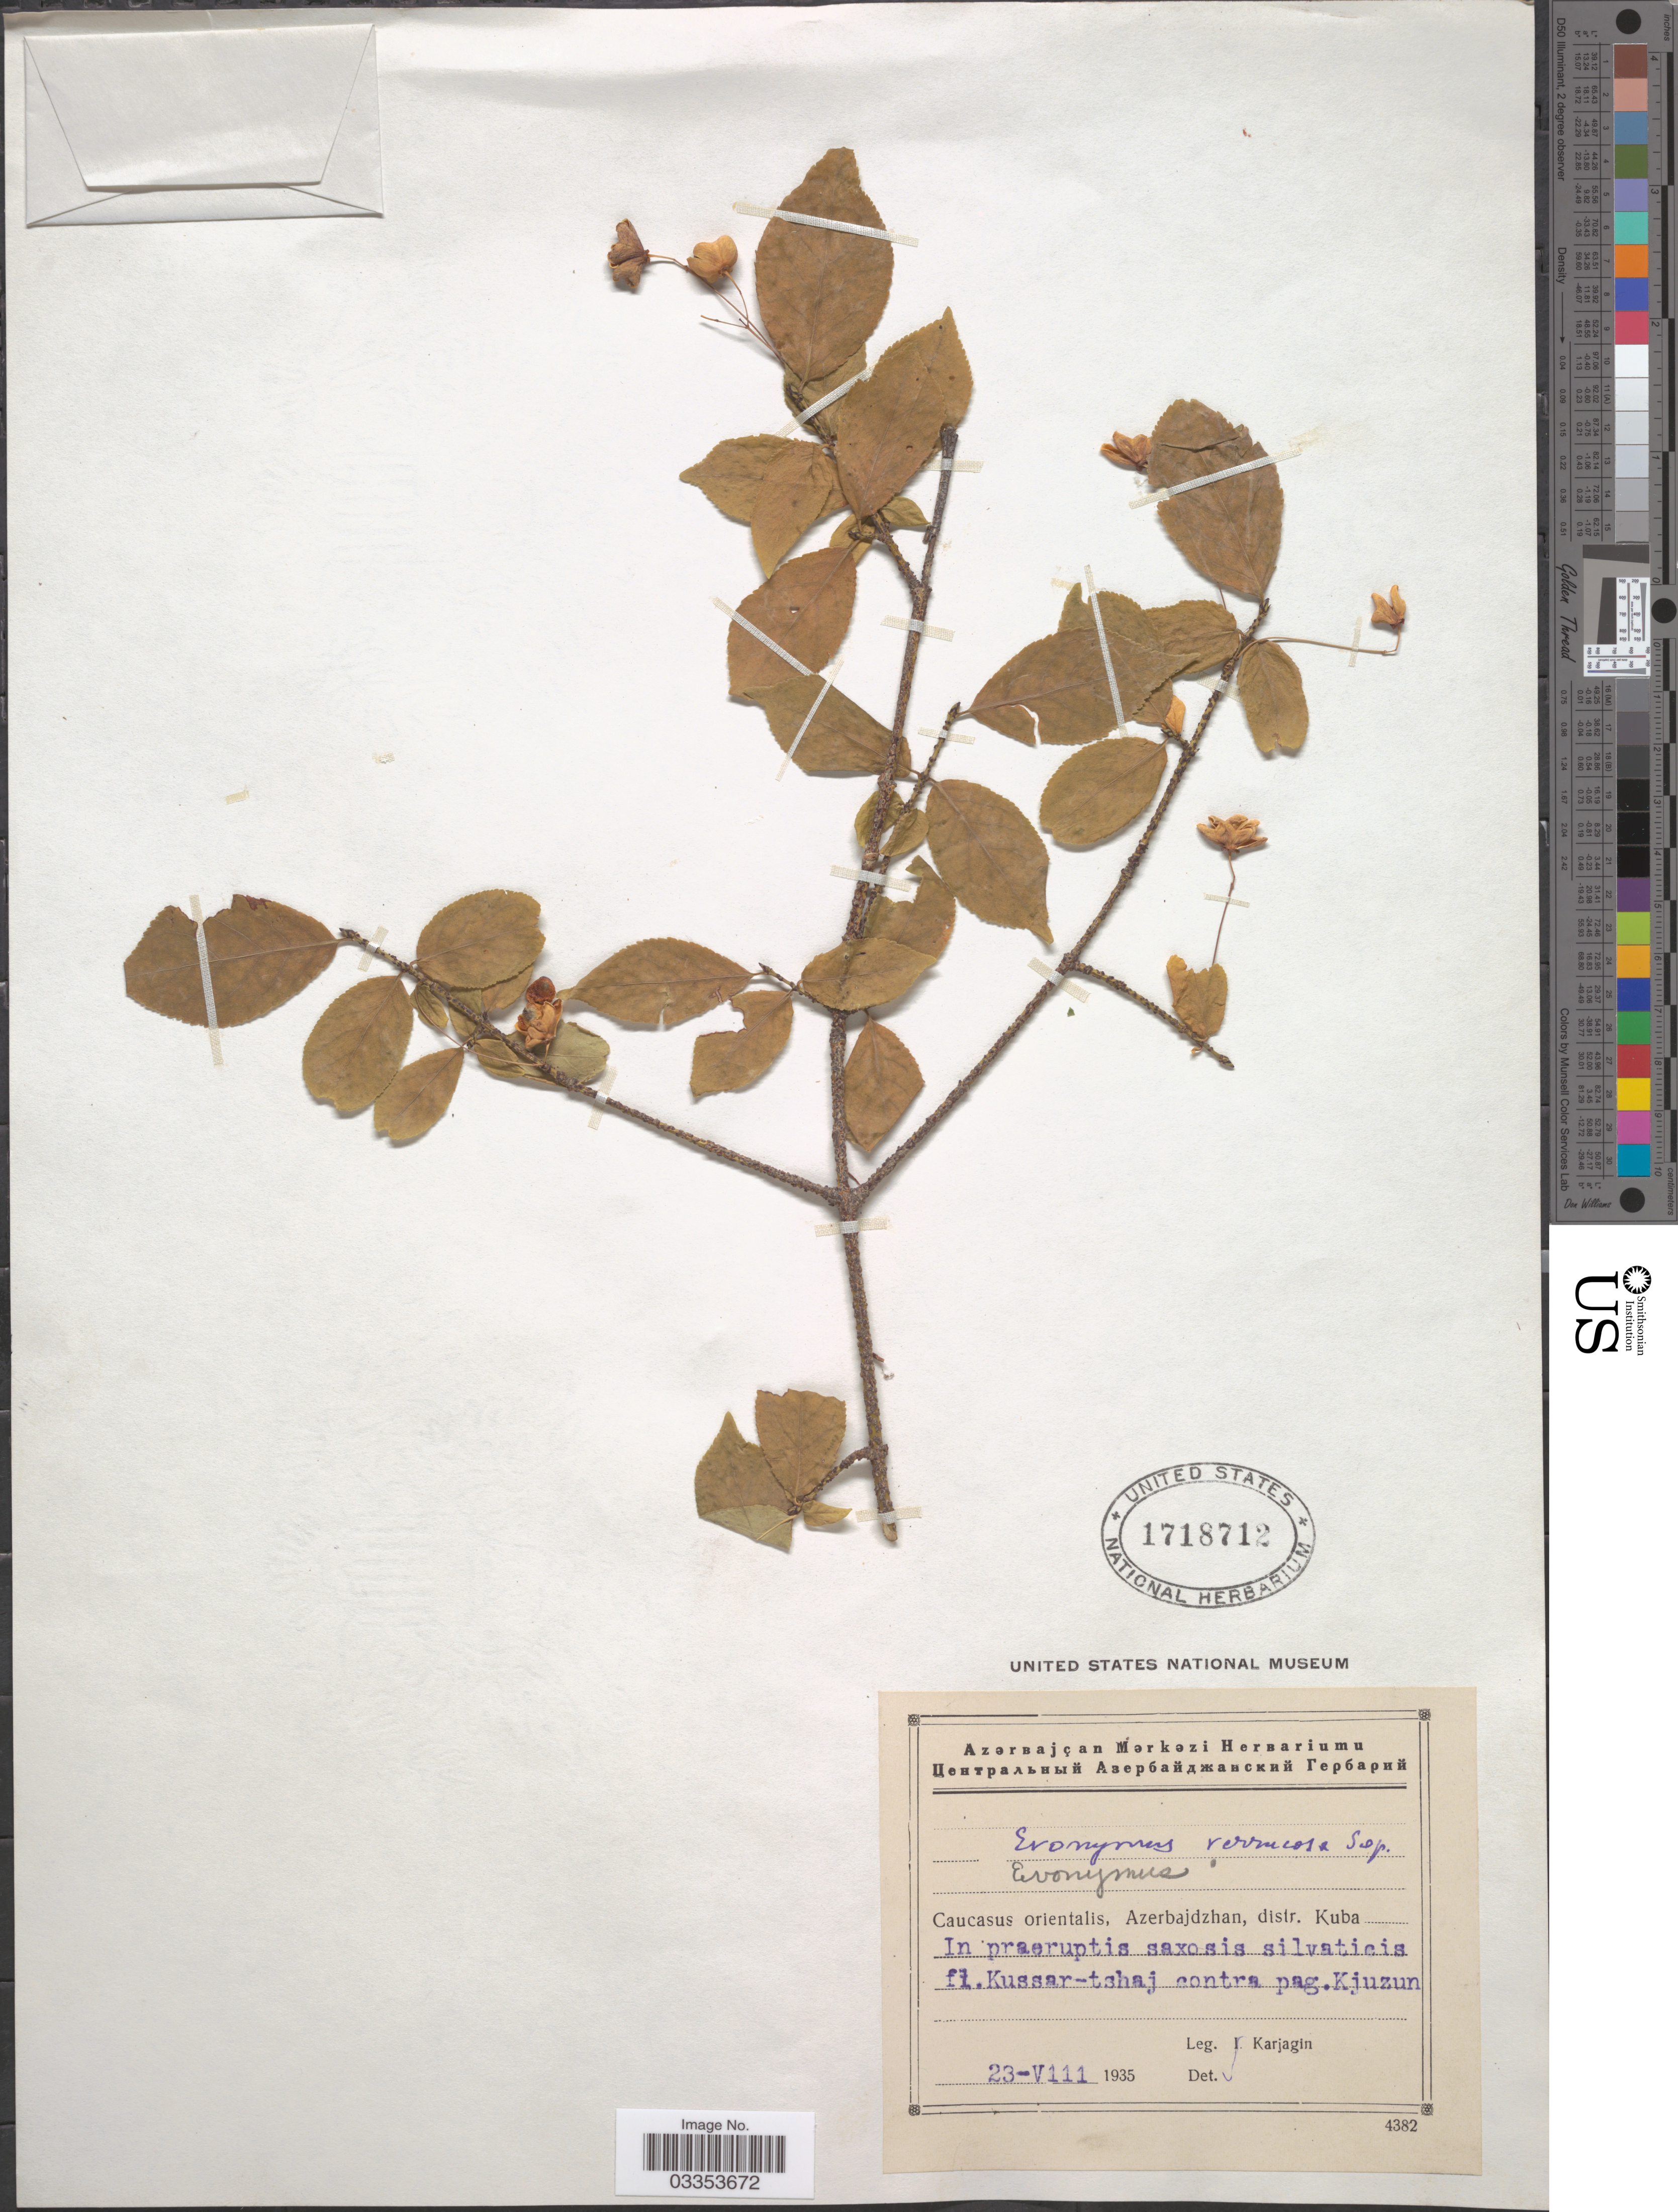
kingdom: Plantae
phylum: Tracheophyta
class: Magnoliopsida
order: Celastrales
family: Celastraceae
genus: Euonymus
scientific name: Euonymus verrucosoides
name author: Loes.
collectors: I. Karjagin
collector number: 4382?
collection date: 1935-08-23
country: Azerbaijan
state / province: Quba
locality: Caucasus orientalis, Azerbajdzhan, distr. Kuba. In praeruptis saxosis silvaticis fl. Kussar-tshaj contra pag. Kjuzun.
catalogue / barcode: US 1718712